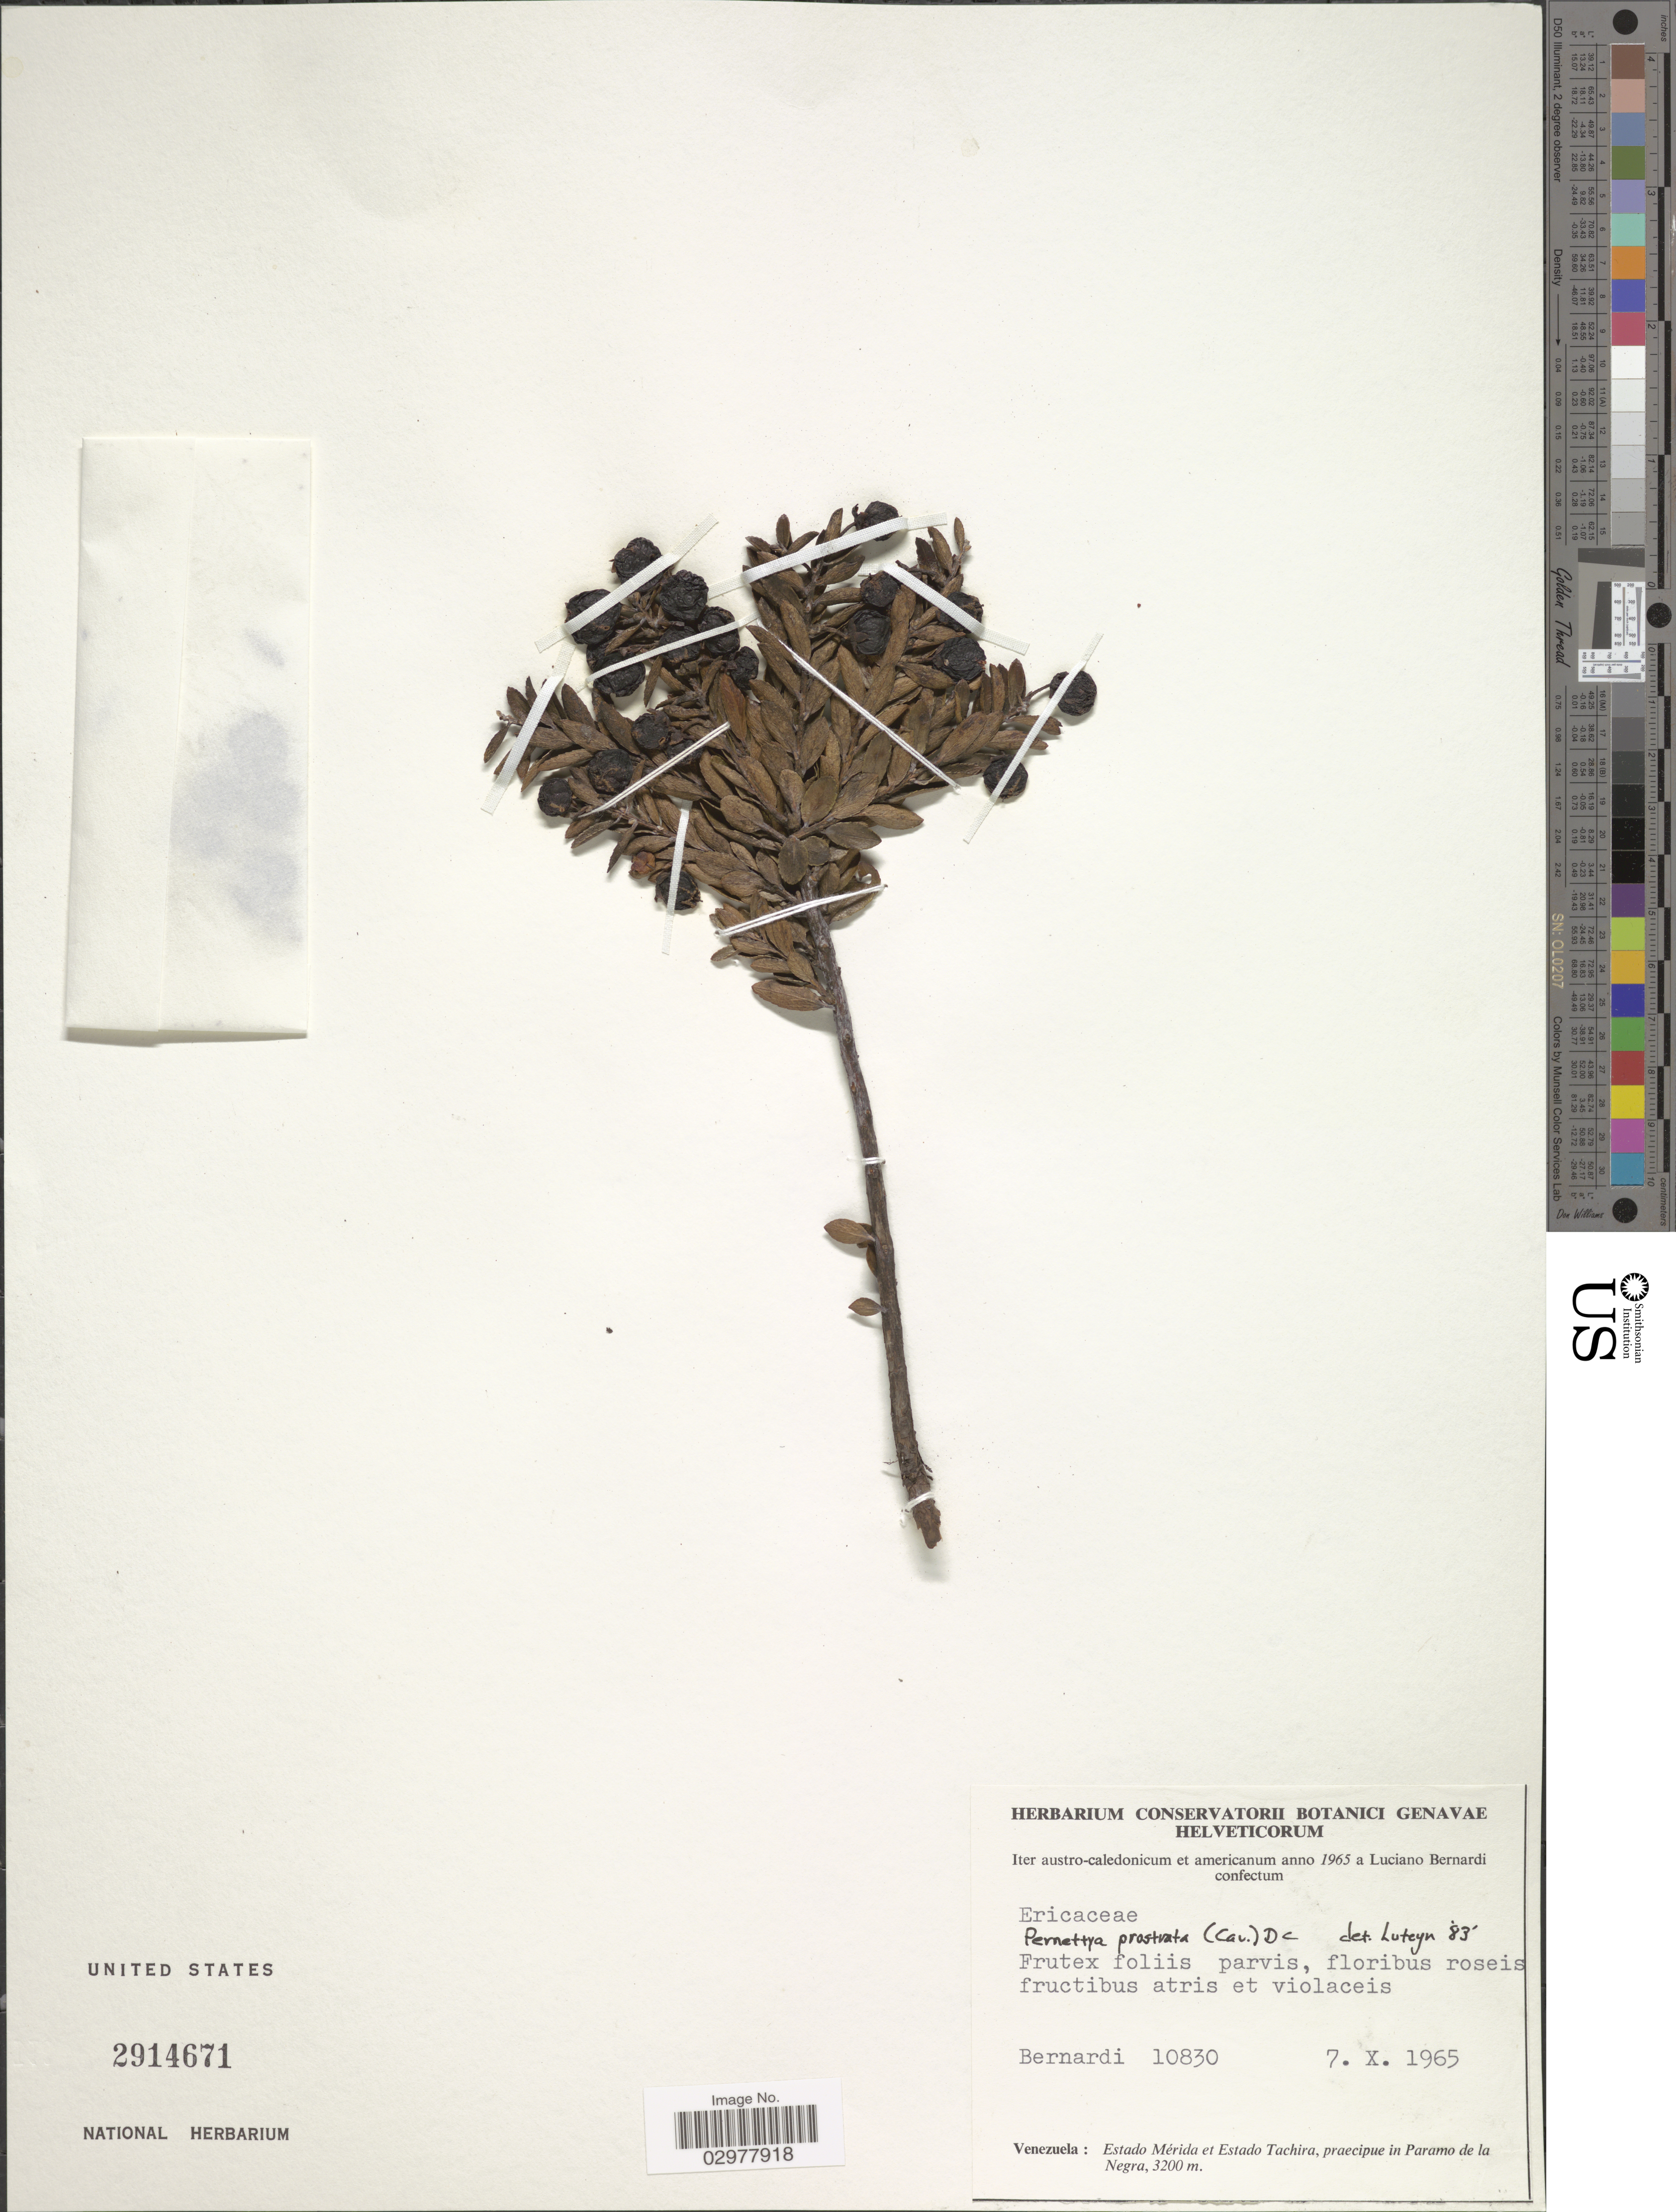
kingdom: Plantae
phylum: Tracheophyta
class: Magnoliopsida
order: Ericales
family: Ericaceae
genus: Pernettya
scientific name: Pernettya prostrata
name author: (Cav.) DC.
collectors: Bernardi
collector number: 10830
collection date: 1965-10-07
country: Venezuela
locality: Estado Mérida et Estado Tachira, praecipue in Paramo de la Negra.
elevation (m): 3200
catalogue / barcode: US 2914671